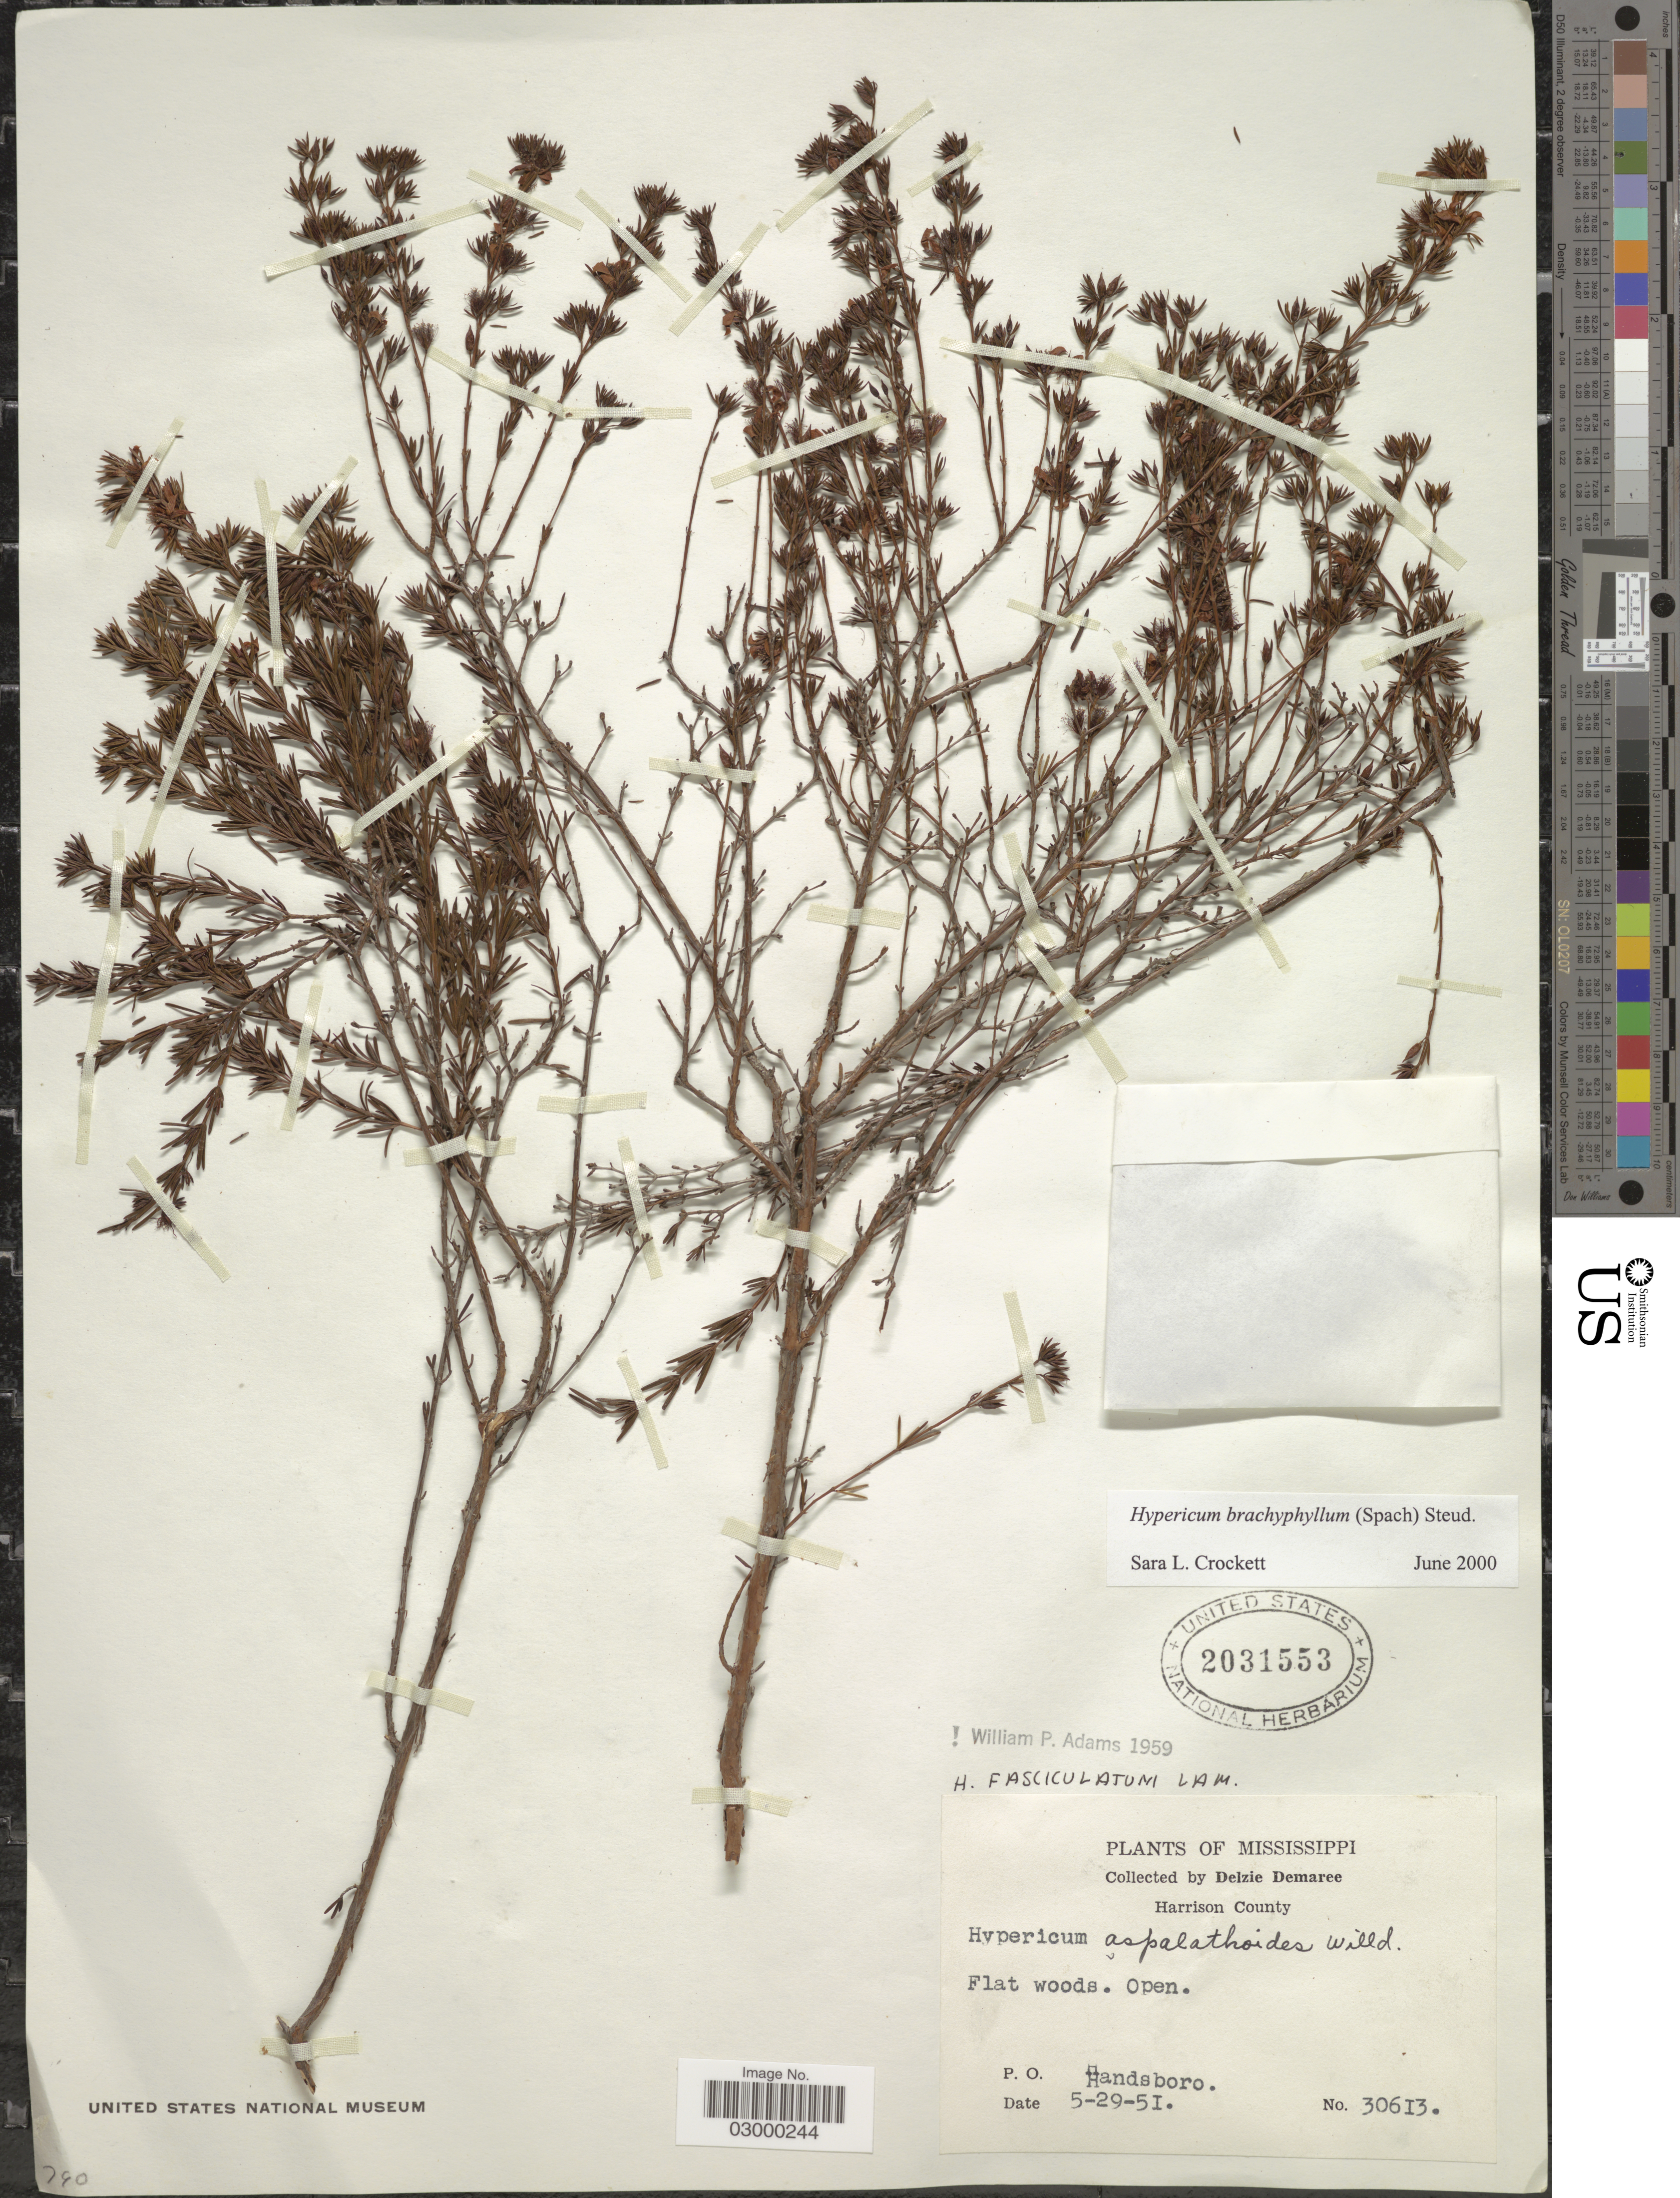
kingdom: Plantae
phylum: Tracheophyta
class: Magnoliopsida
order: Malpighiales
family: Hypericaceae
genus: Hypericum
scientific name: Hypericum brachyphyllum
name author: (Spach) Steud.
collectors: D. Demaree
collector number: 30613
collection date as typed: Transcribed d/m/y: 29/5/51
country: United States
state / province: Mississippi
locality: Harrison County, P.O. Handsboro.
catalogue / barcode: US 2031553